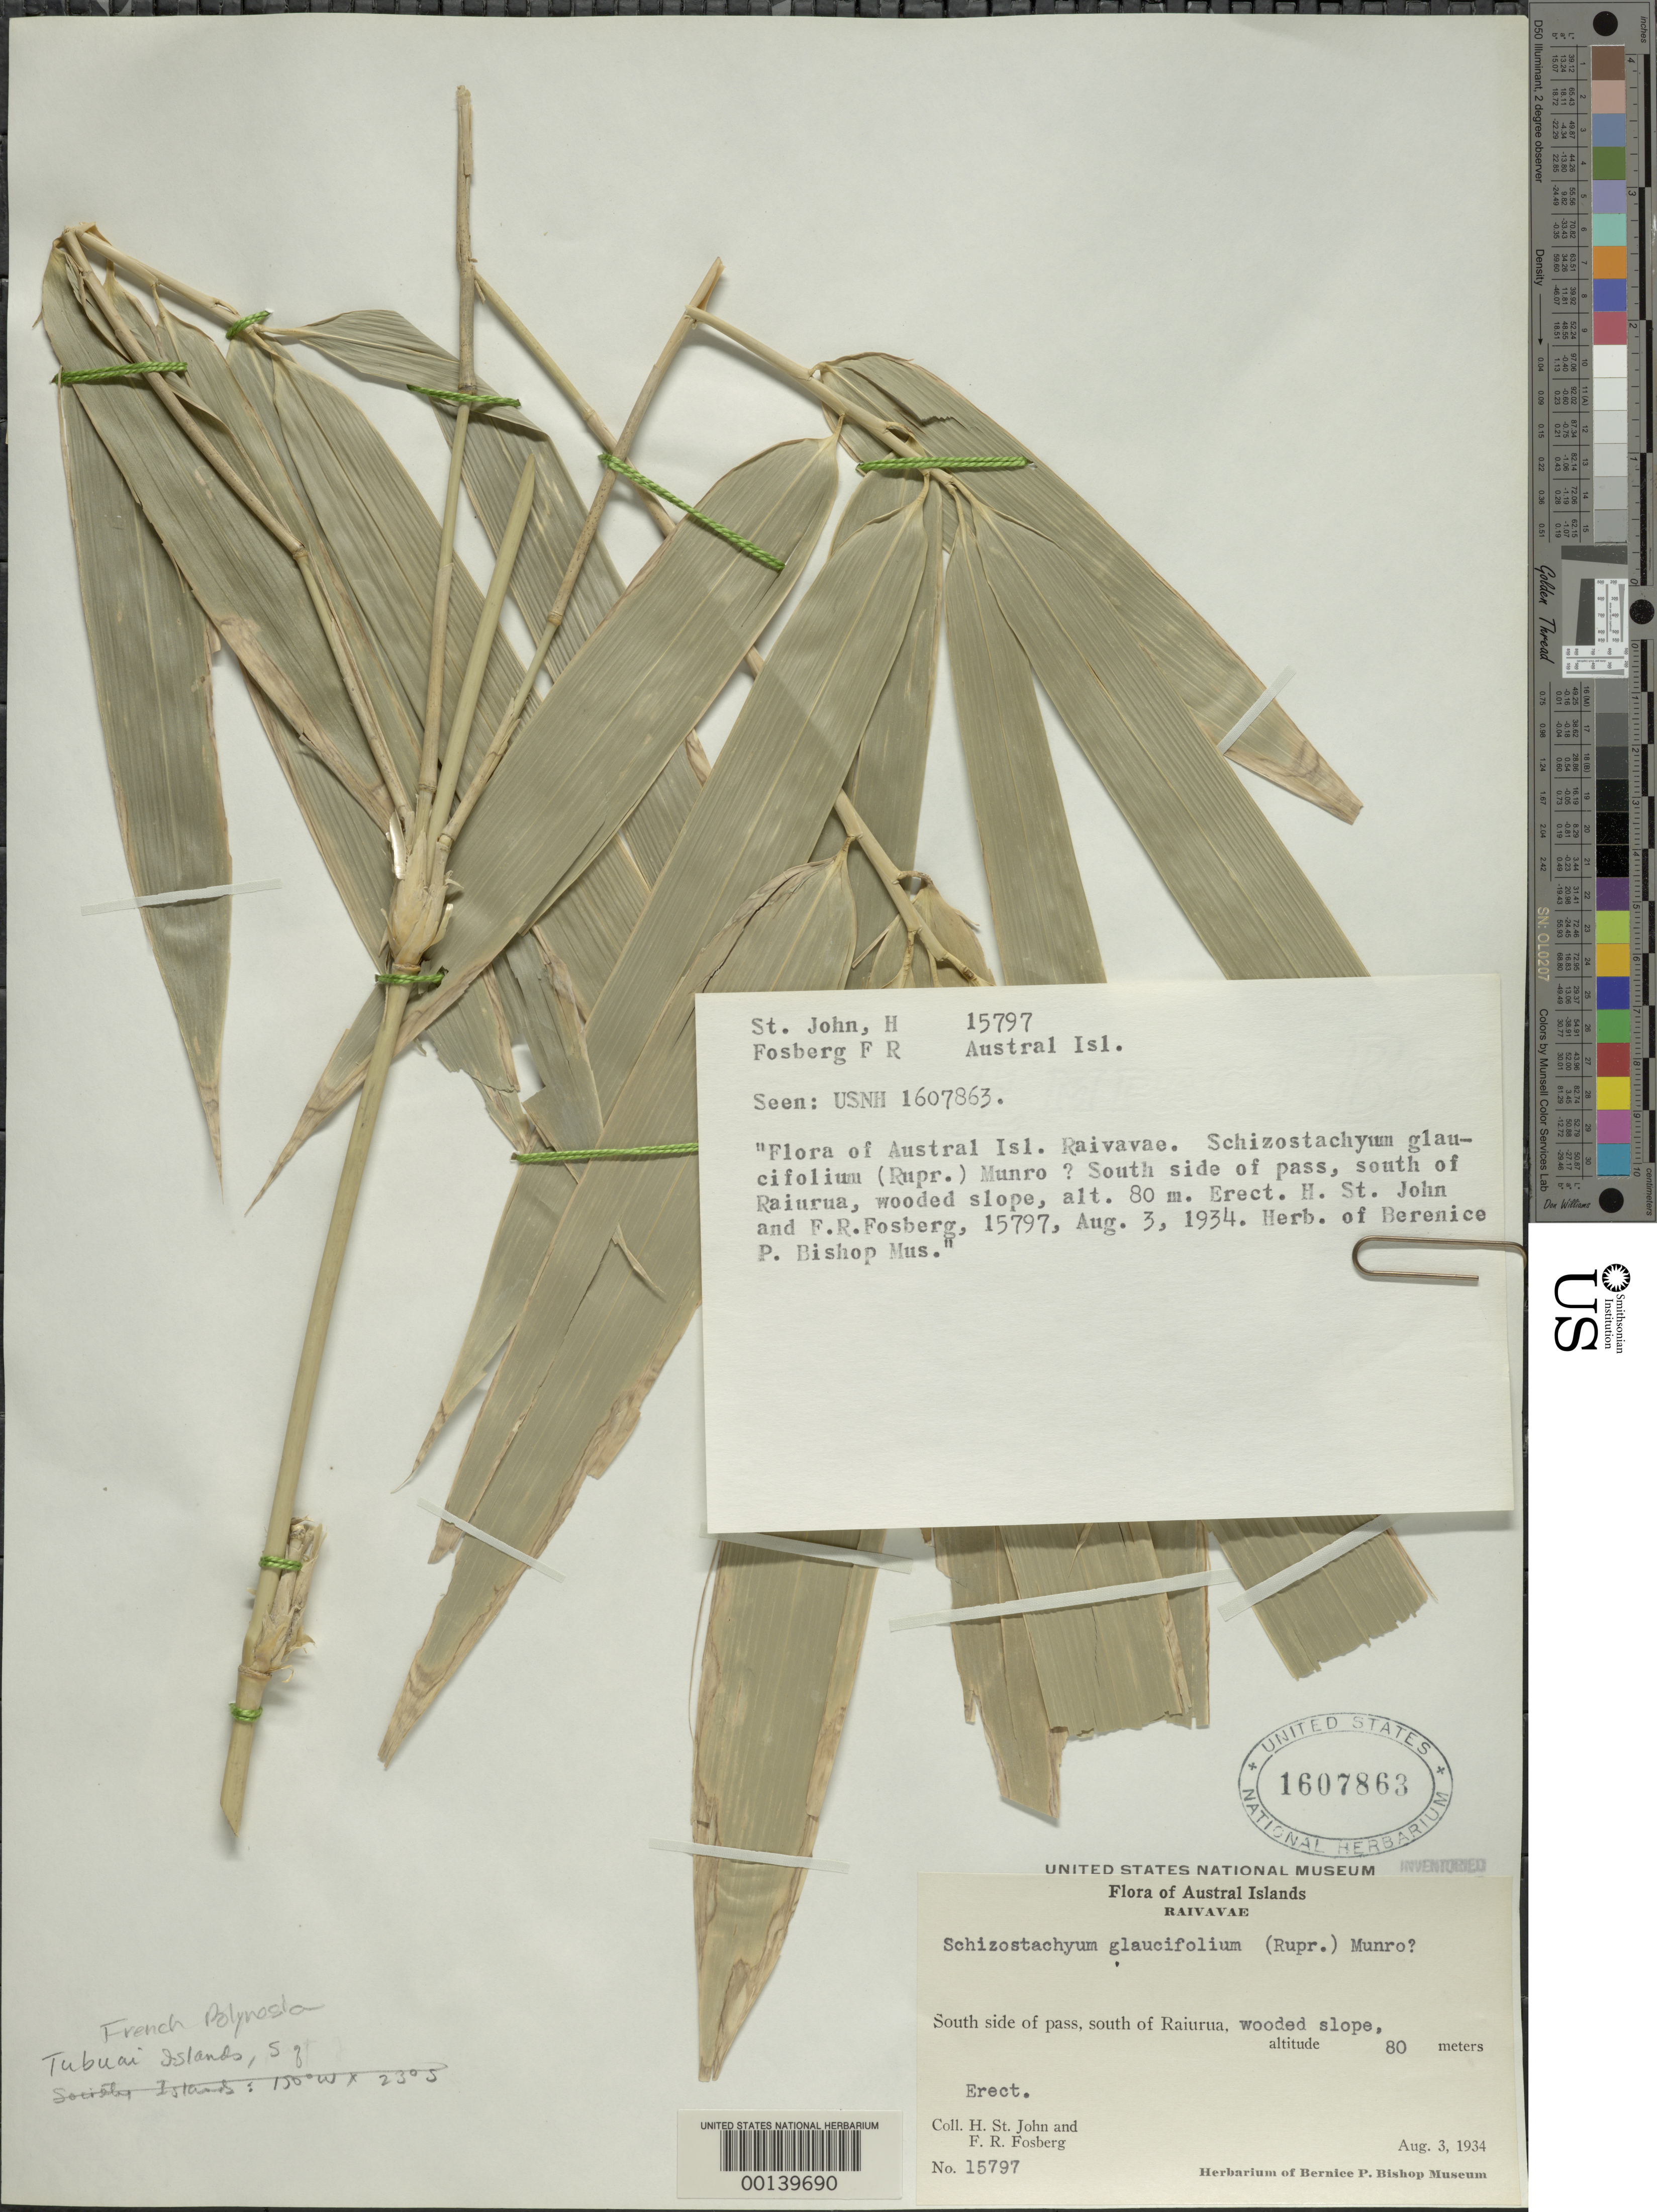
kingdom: Plantae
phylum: Tracheophyta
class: Liliopsida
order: Poales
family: Poaceae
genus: Schizostachyum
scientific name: Schizostachyum glaucifolium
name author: (Rupr.) Munro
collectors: H. St. John & F. R. Fosberg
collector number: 15797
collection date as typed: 03 Aug 1934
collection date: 1934-08-03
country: French Polynesia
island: Raivavae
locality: Raivavae, raiurua [Tubuai Is.]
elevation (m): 80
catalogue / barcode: US 1607863